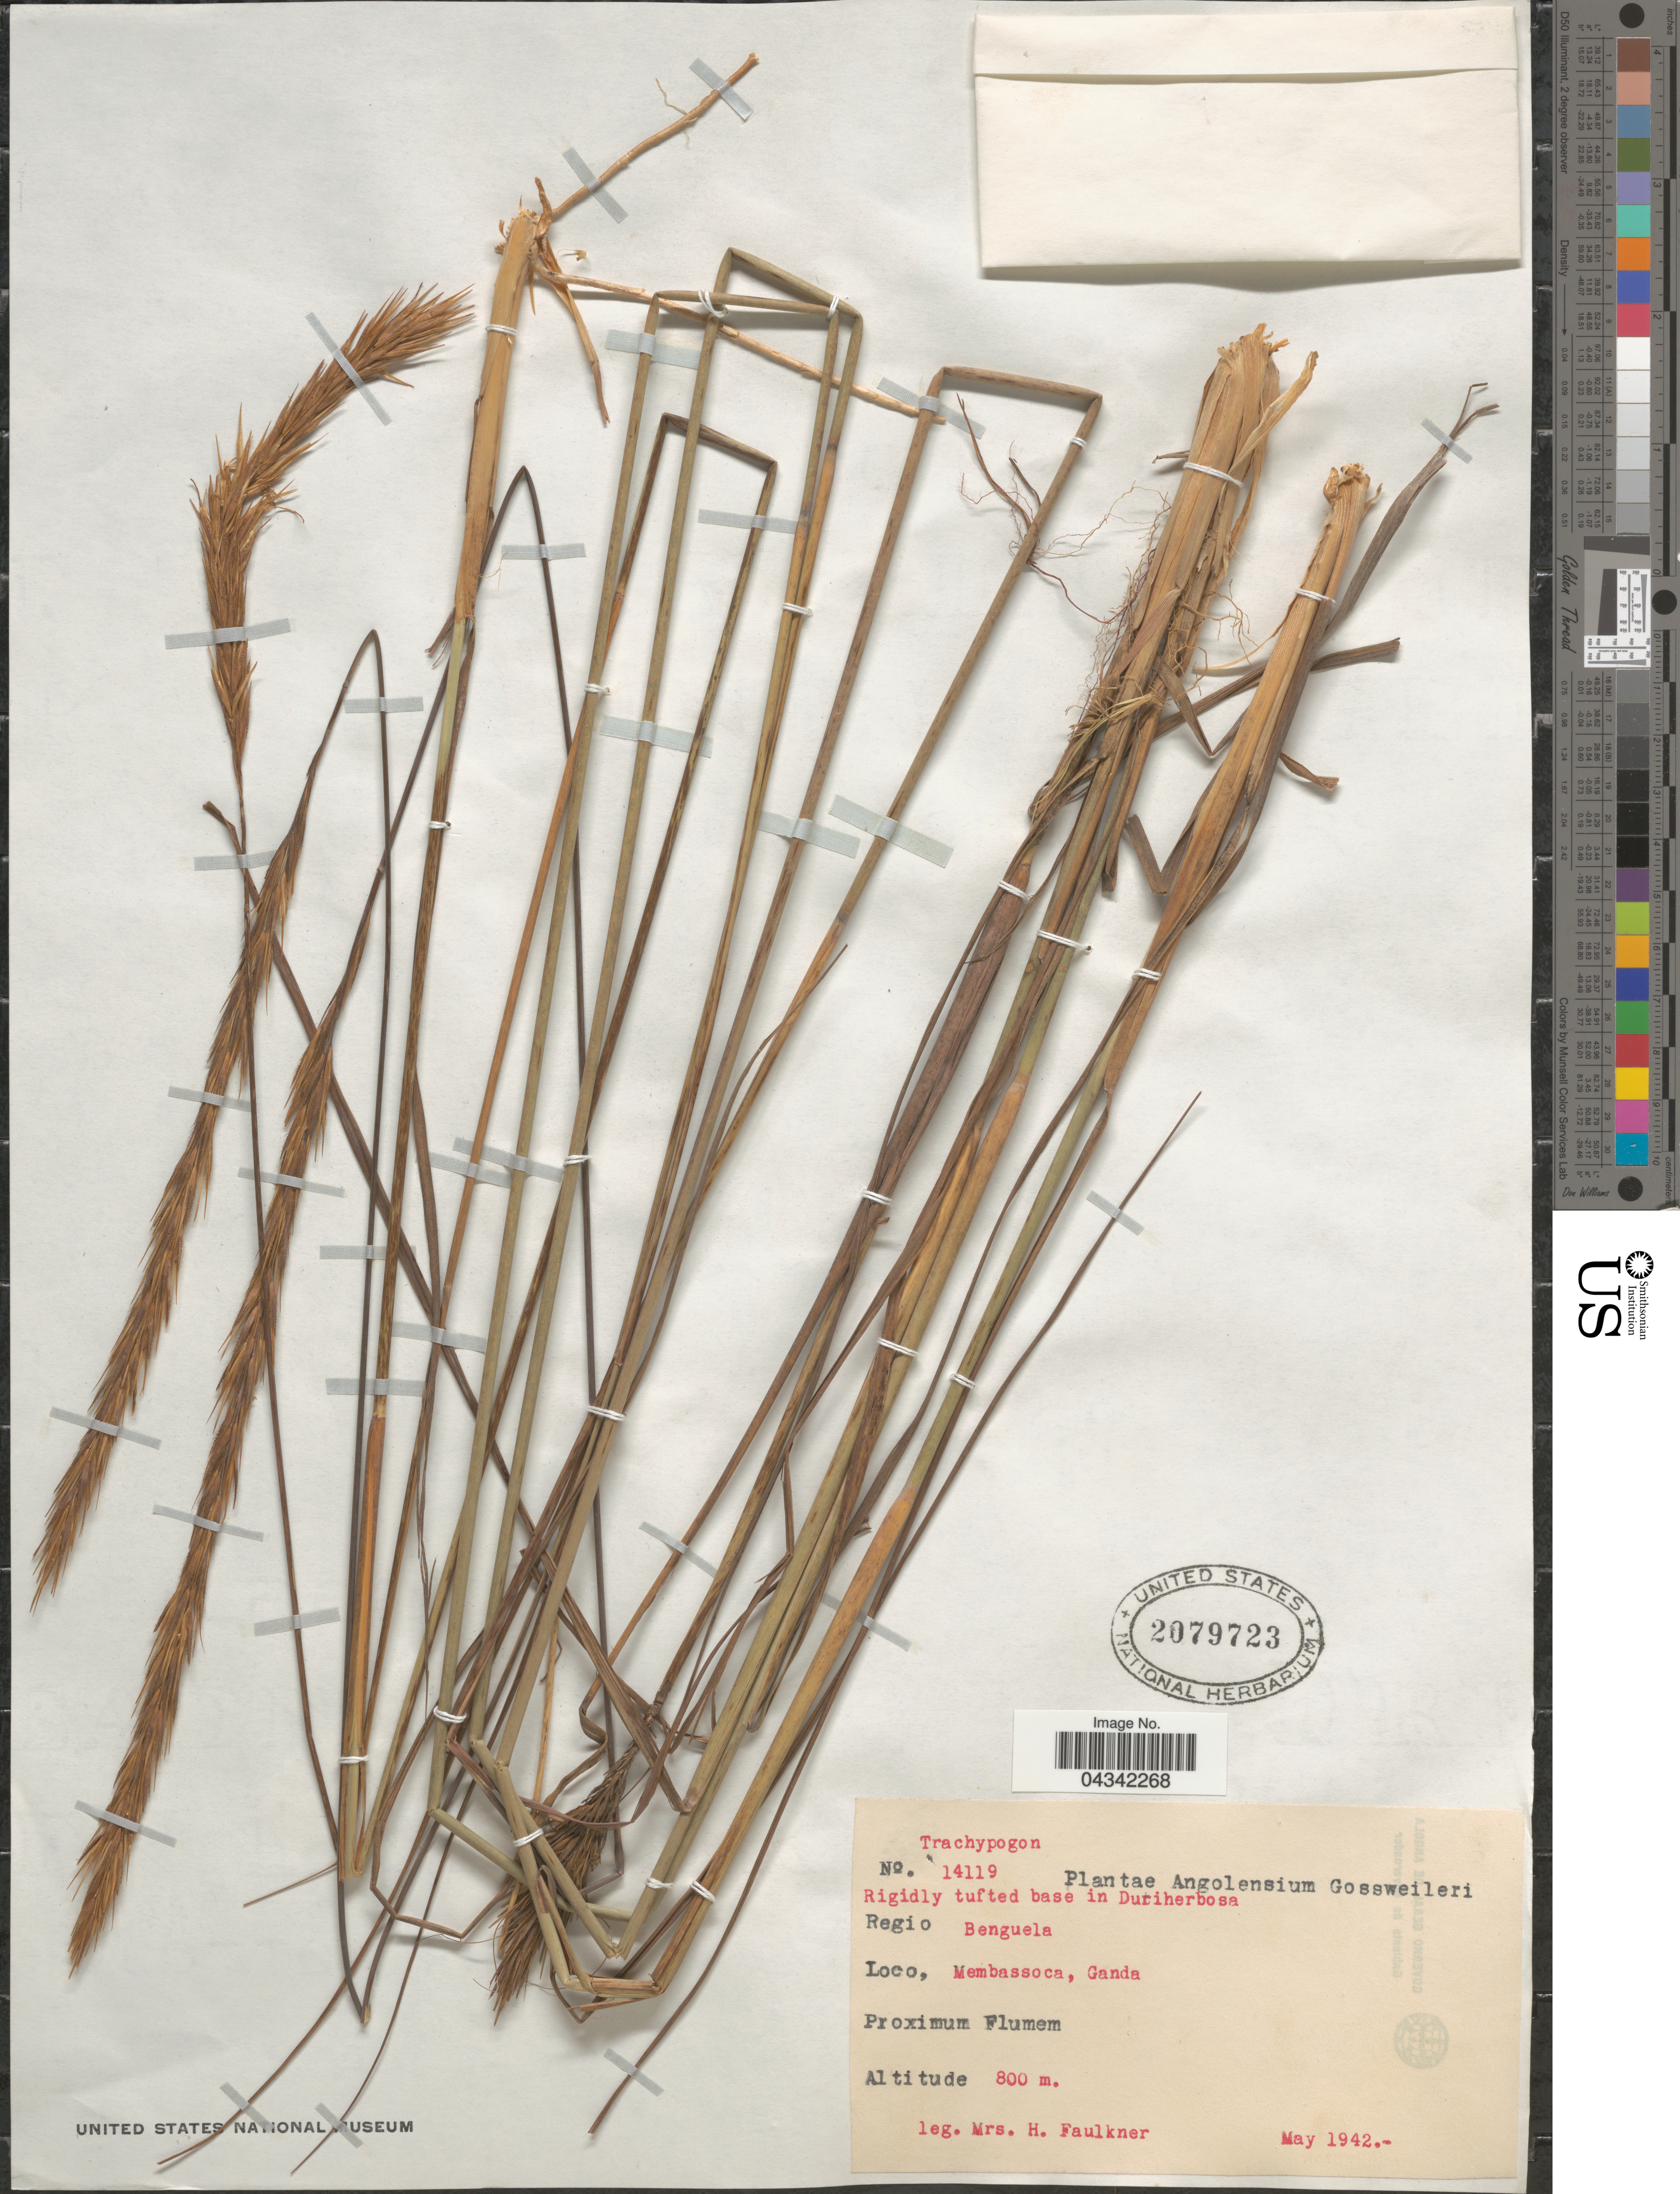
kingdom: Plantae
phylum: Tracheophyta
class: Liliopsida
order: Poales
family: Poaceae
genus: Trachypogon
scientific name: Trachypogon sp.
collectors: H. Faulkner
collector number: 14119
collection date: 1942-05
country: Angola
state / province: Benguela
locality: Angolensium. Regio Benguela. Membassoca, Ganda. Proximum Flumem.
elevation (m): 800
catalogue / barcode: US 2079723